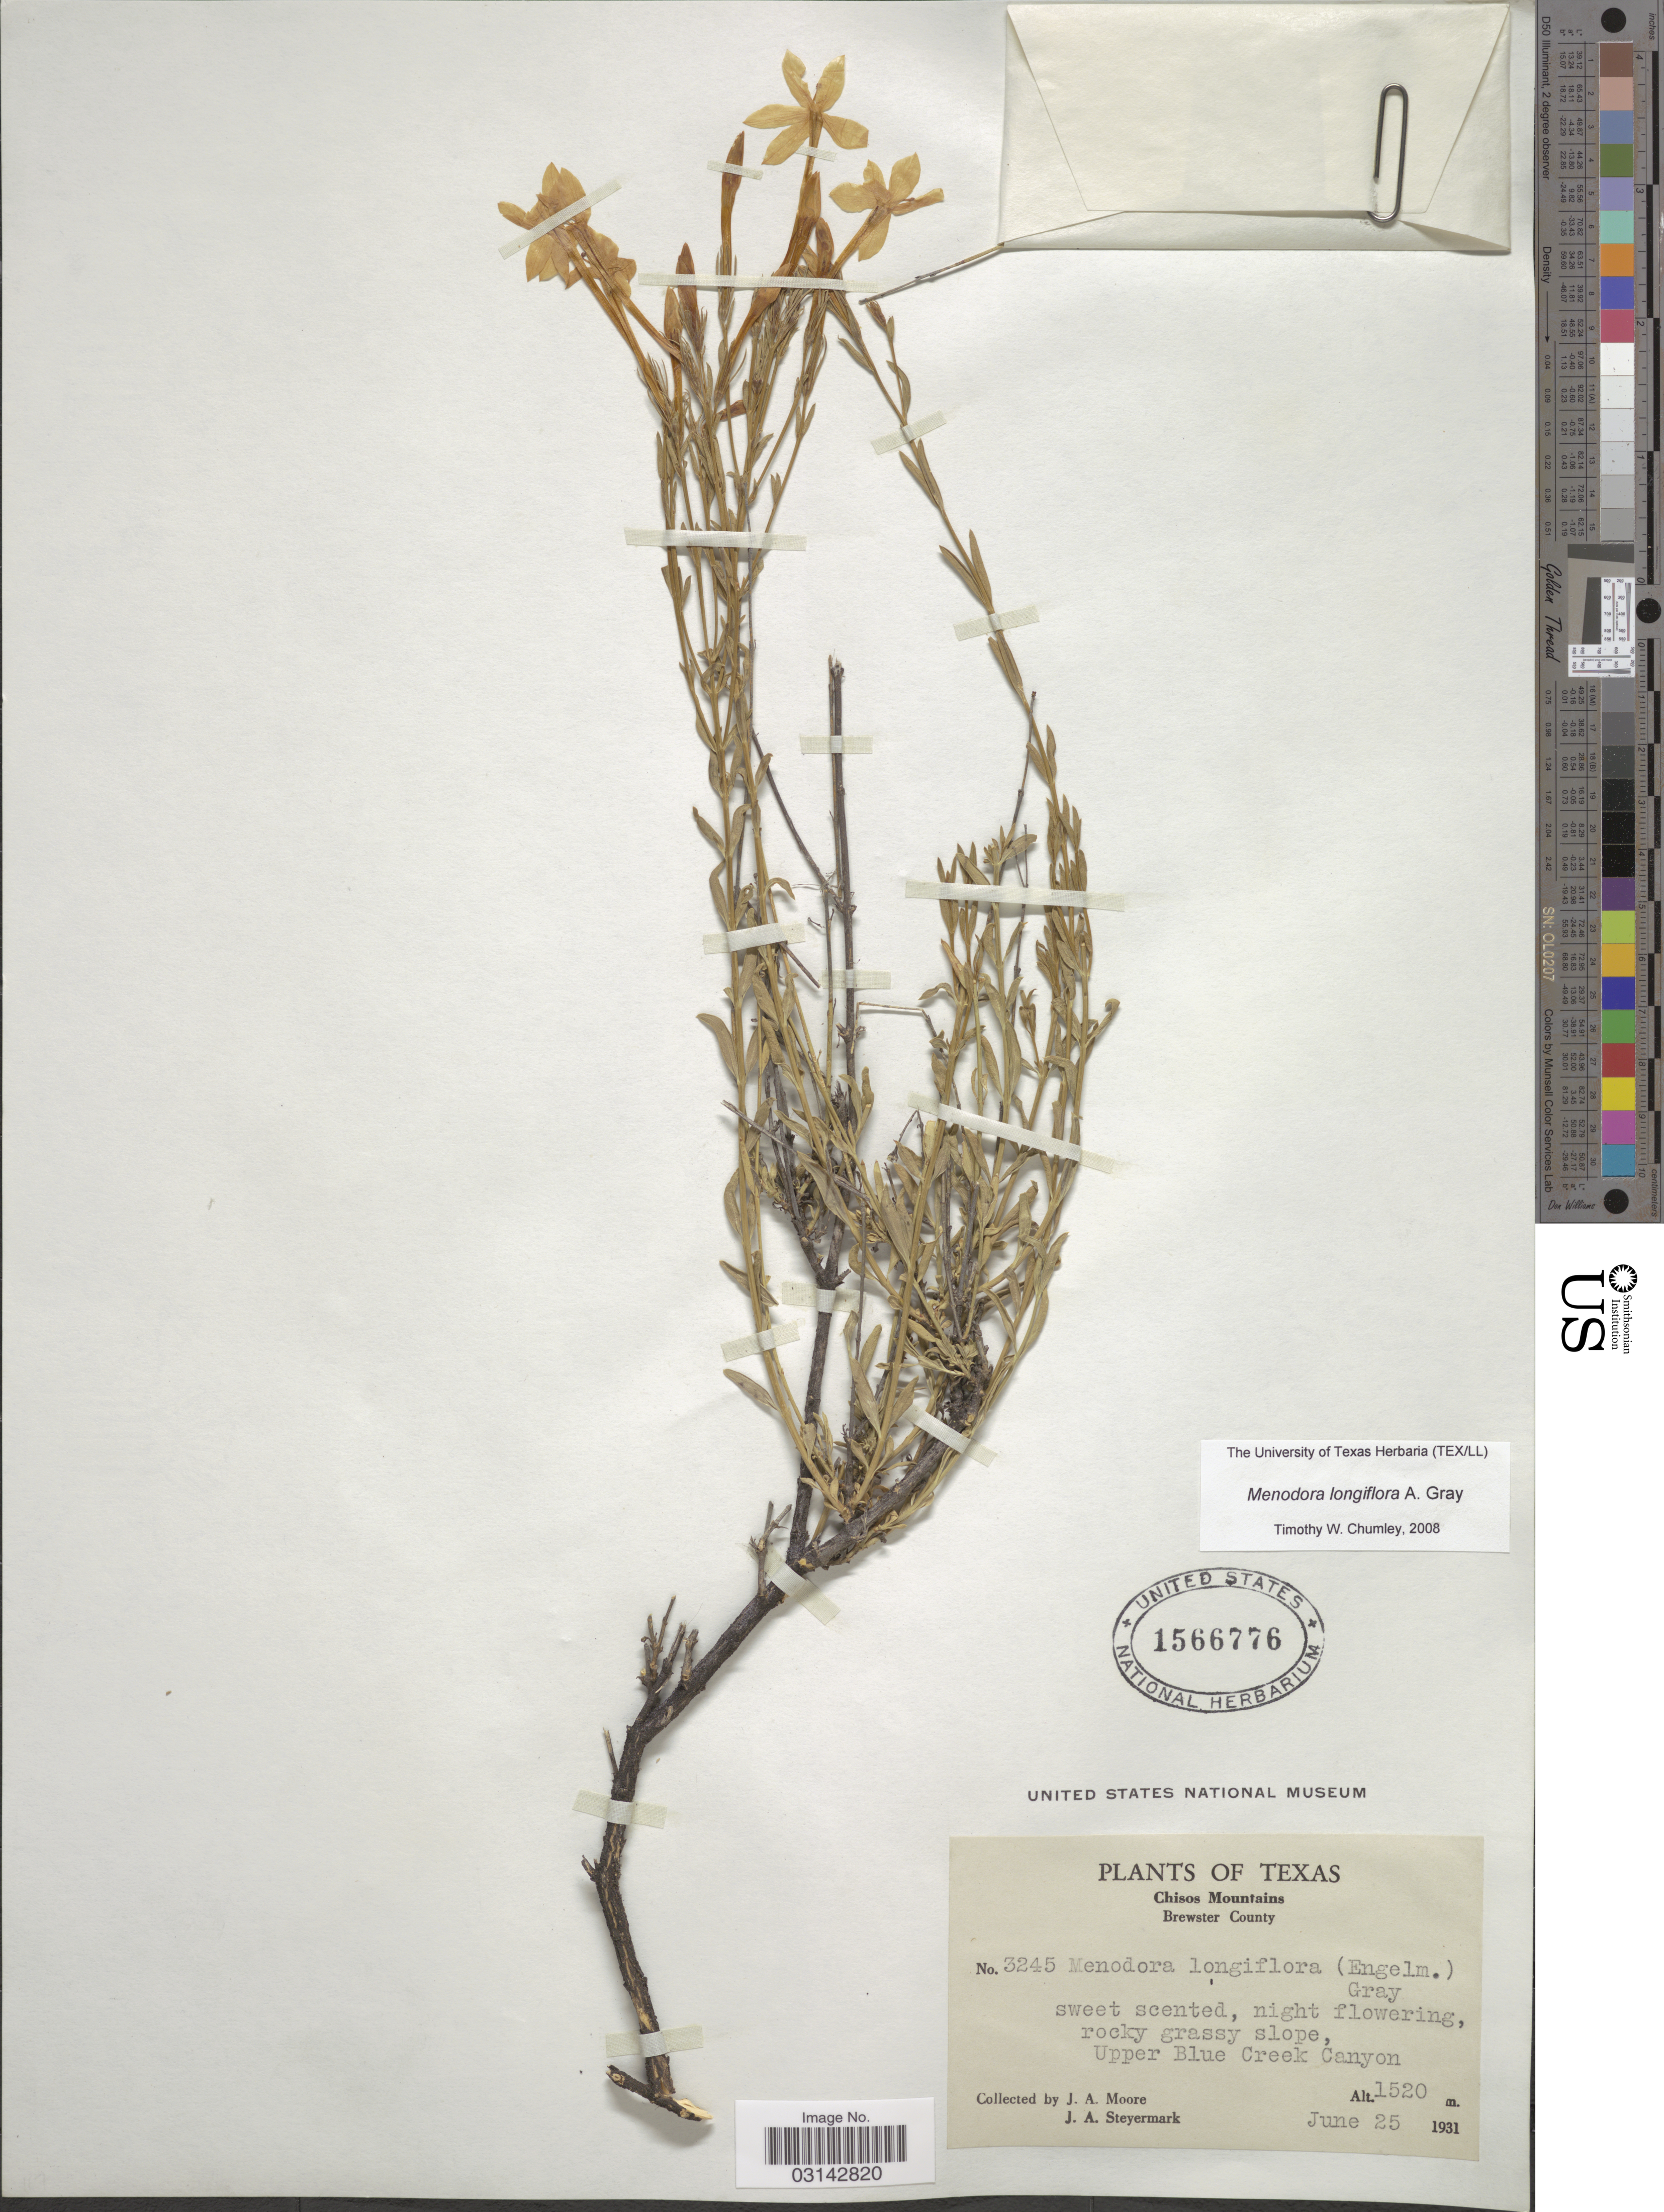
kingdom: Plantae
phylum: Tracheophyta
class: Magnoliopsida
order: Lamiales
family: Oleaceae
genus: Menodora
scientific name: Menodora longiflora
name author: A. Gray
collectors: J. A. Moore & J. Steyermark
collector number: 3245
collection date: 1931-06-25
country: United States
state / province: Texas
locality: Chisos Mountains. Brewster County. Upper Blue Creek Canyon.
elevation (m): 1520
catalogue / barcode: US 1566776